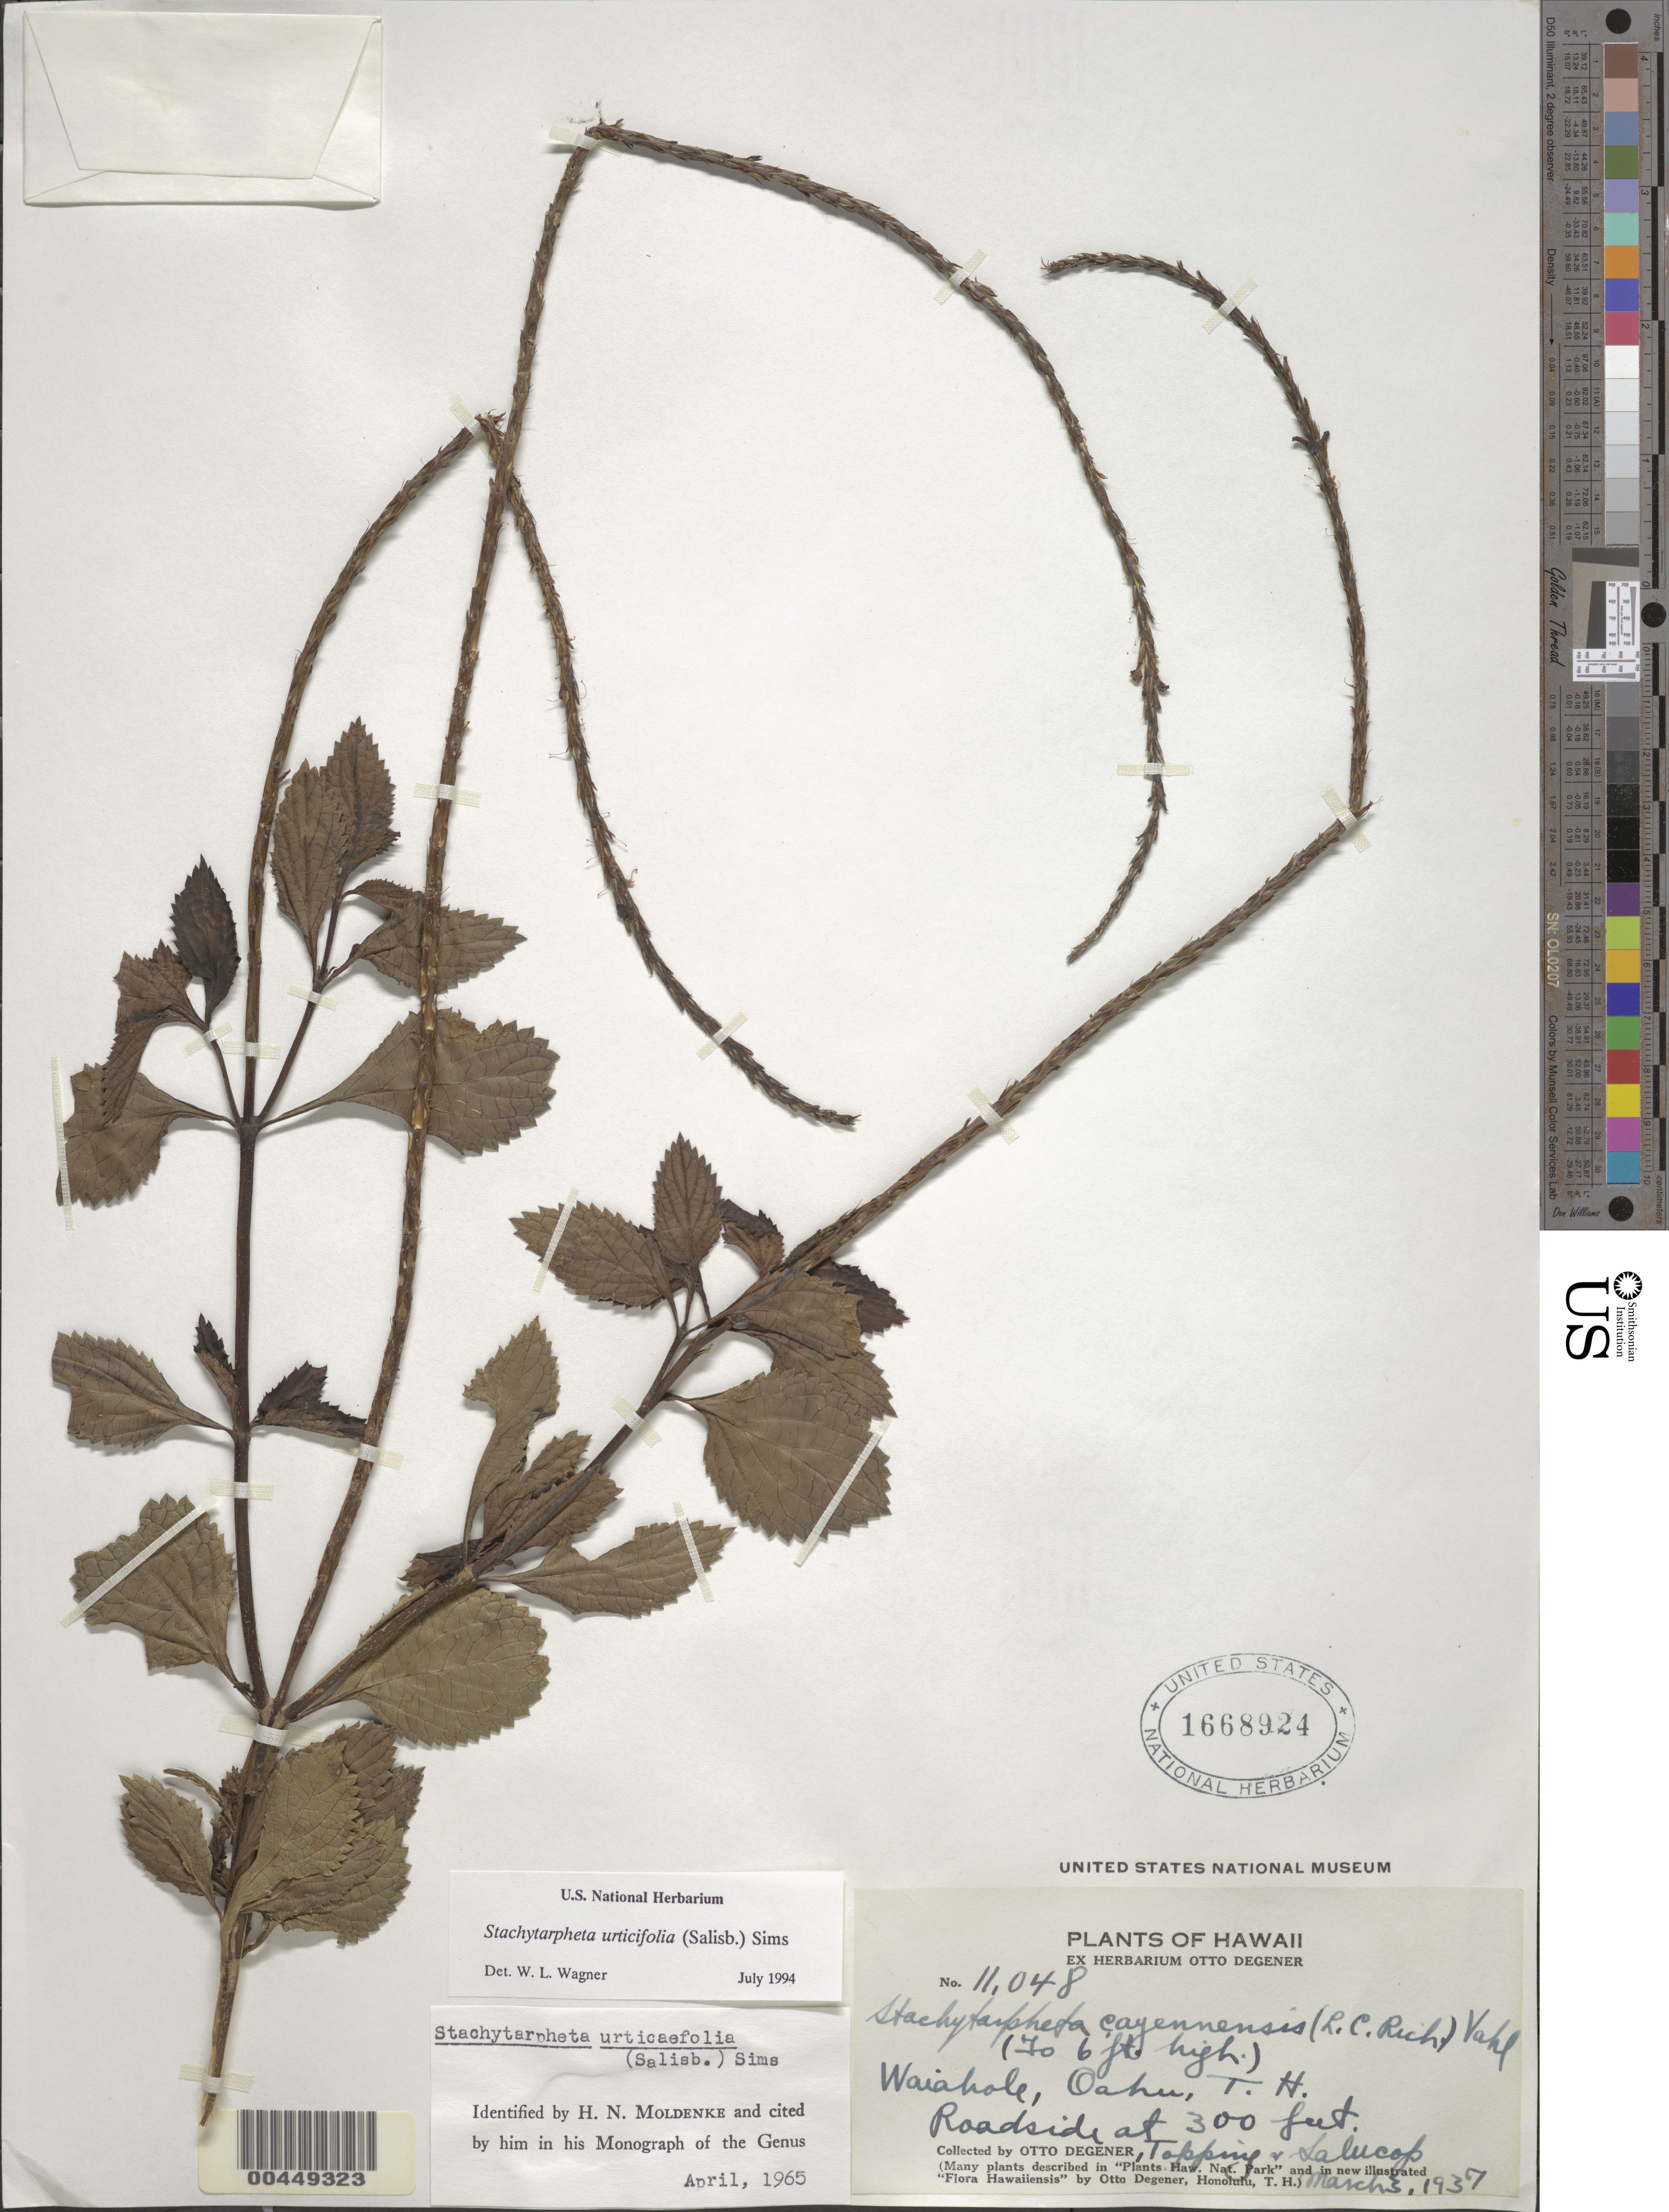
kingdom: Plantae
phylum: Tracheophyta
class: Magnoliopsida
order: Lamiales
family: Verbenaceae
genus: Stachytarpheta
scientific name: Stachytarpheta urticifolia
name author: Sims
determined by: Wagner, W. L., (BOT), Smithsonian Institution - National Museum of Natural History (UNITED STATES)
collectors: I. Degener, D. L. Topping & -- Salucop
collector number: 11048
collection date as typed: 3 Mar 1937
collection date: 1937-03-03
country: United States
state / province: Hawaii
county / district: Honolulu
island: Oahu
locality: Waiahole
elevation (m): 91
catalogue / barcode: US 1668924